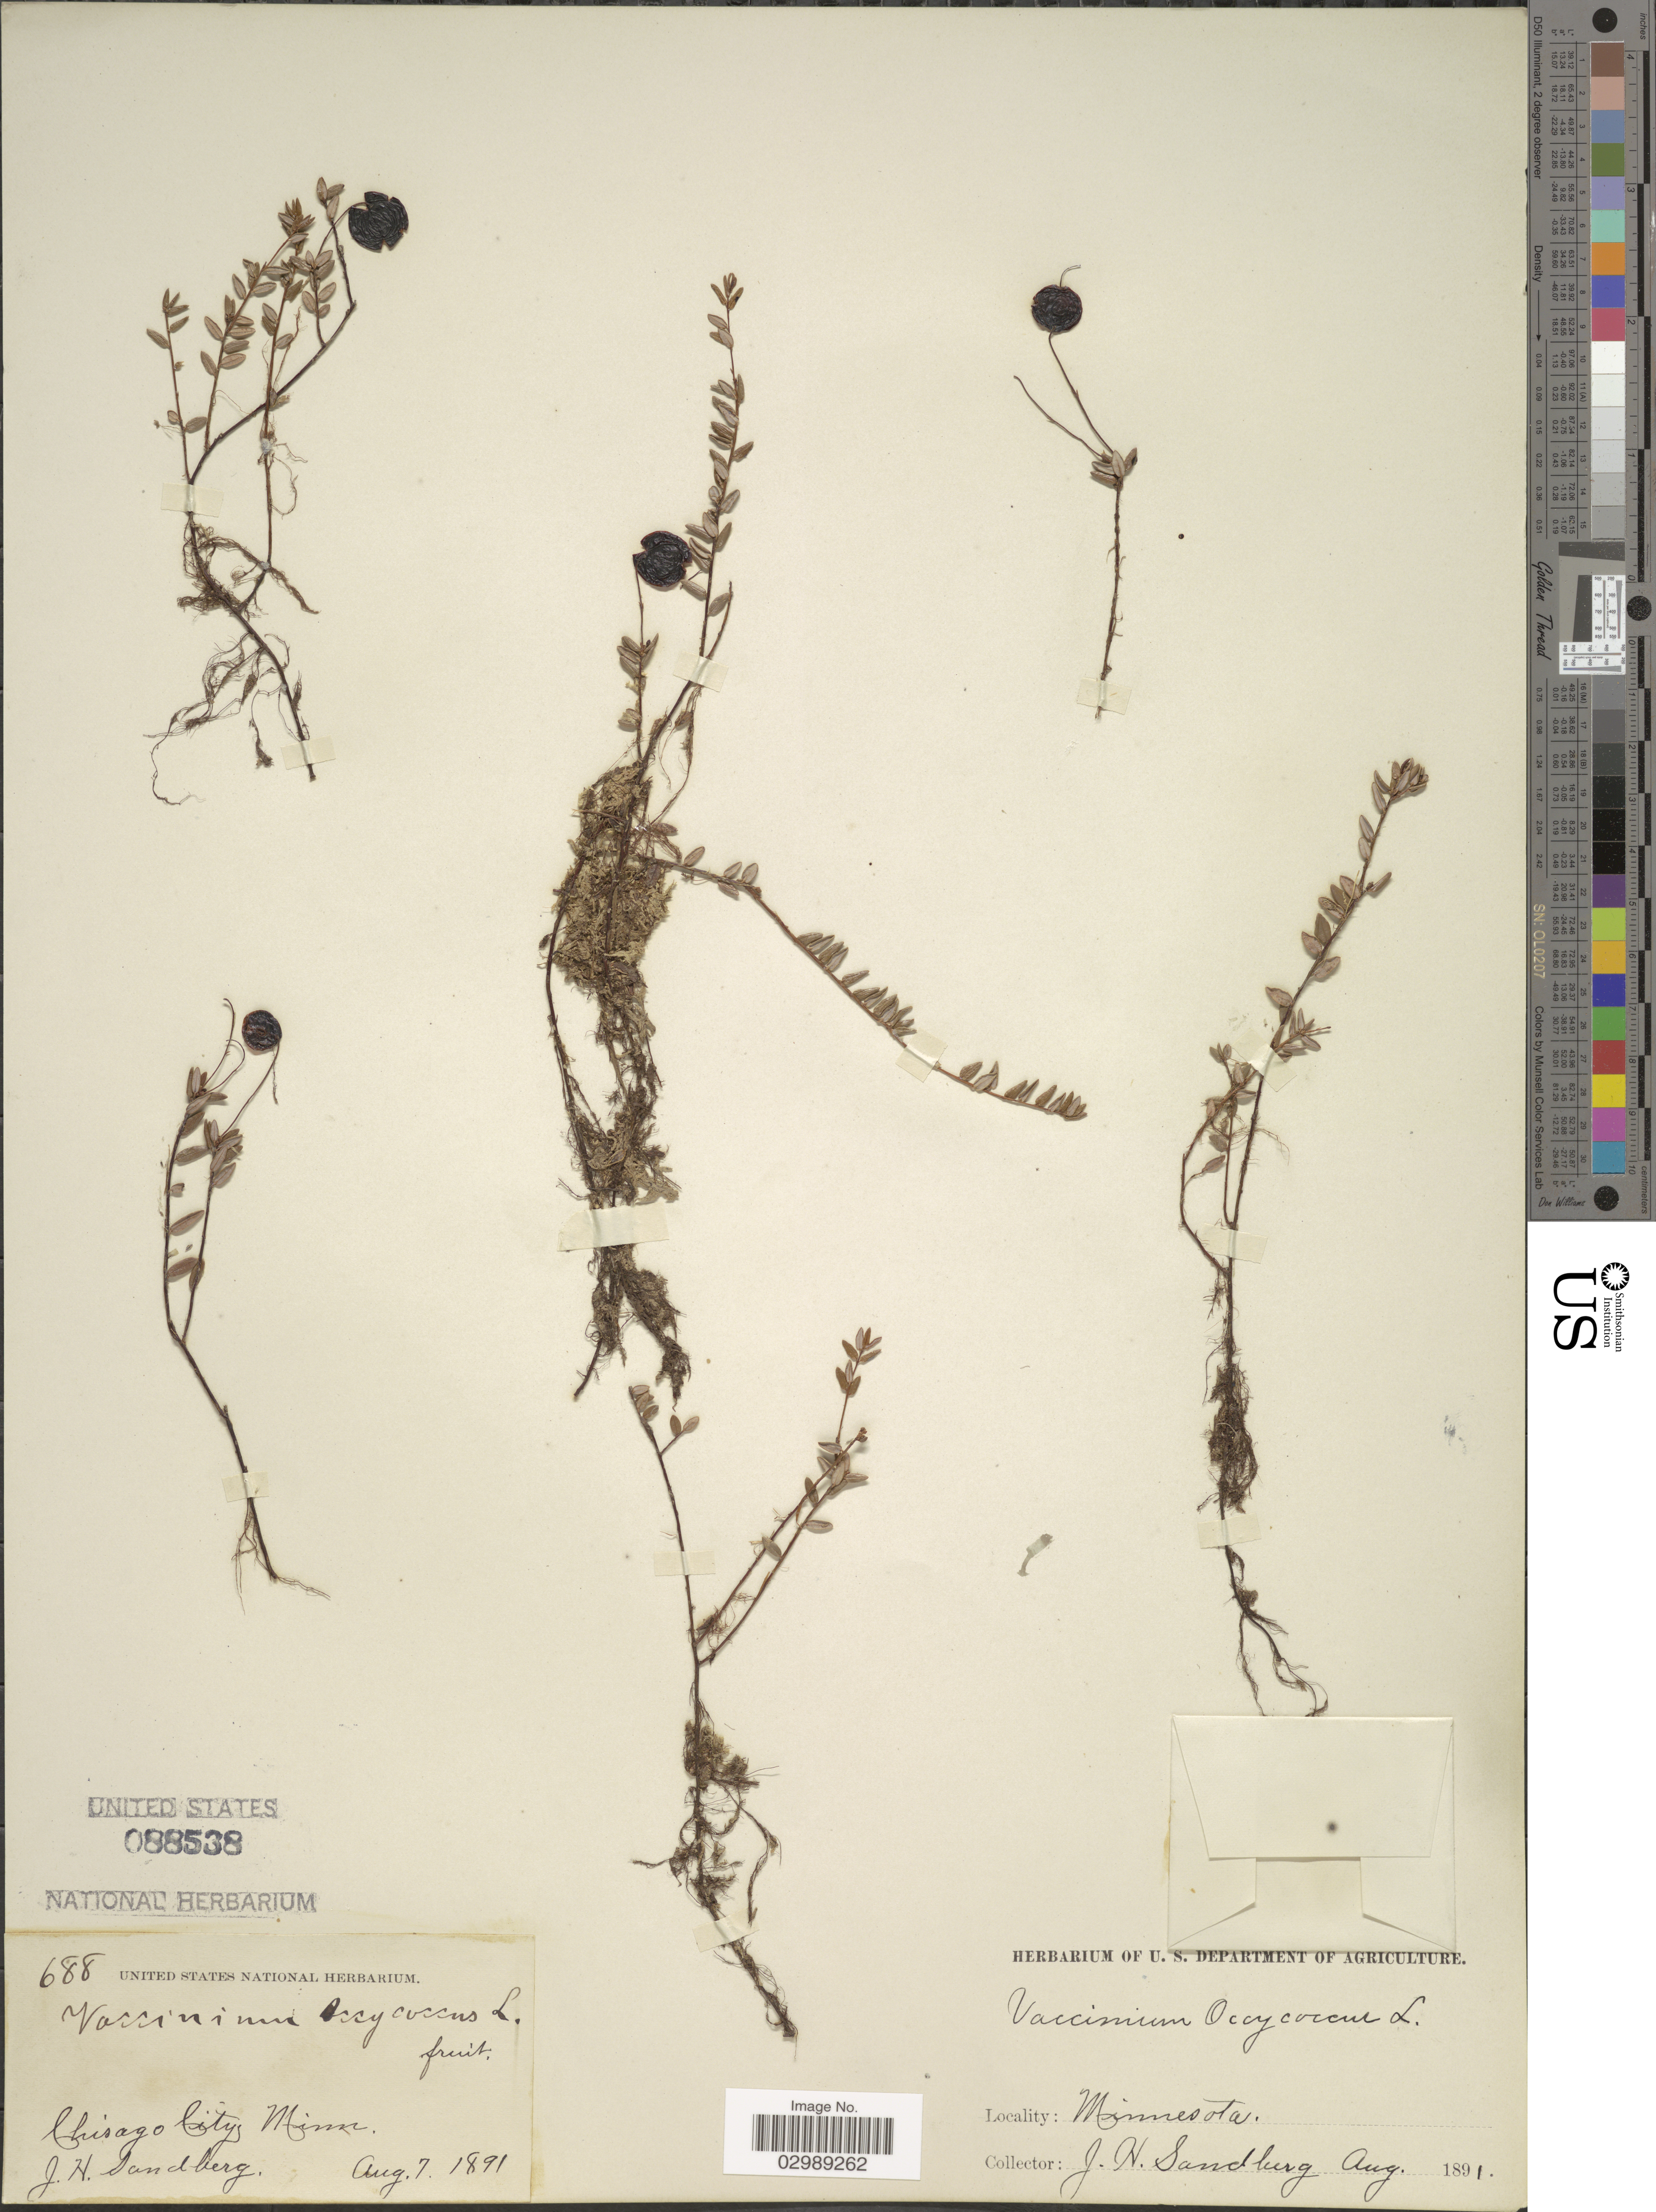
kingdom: Plantae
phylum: Tracheophyta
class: Magnoliopsida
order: Ericales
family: Ericaceae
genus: Vaccinium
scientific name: Vaccinium oxycoccos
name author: L.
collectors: J. H. Sandberg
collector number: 688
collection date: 1891-08-07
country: United States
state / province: Minnesota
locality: Chisago City.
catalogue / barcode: US 88538